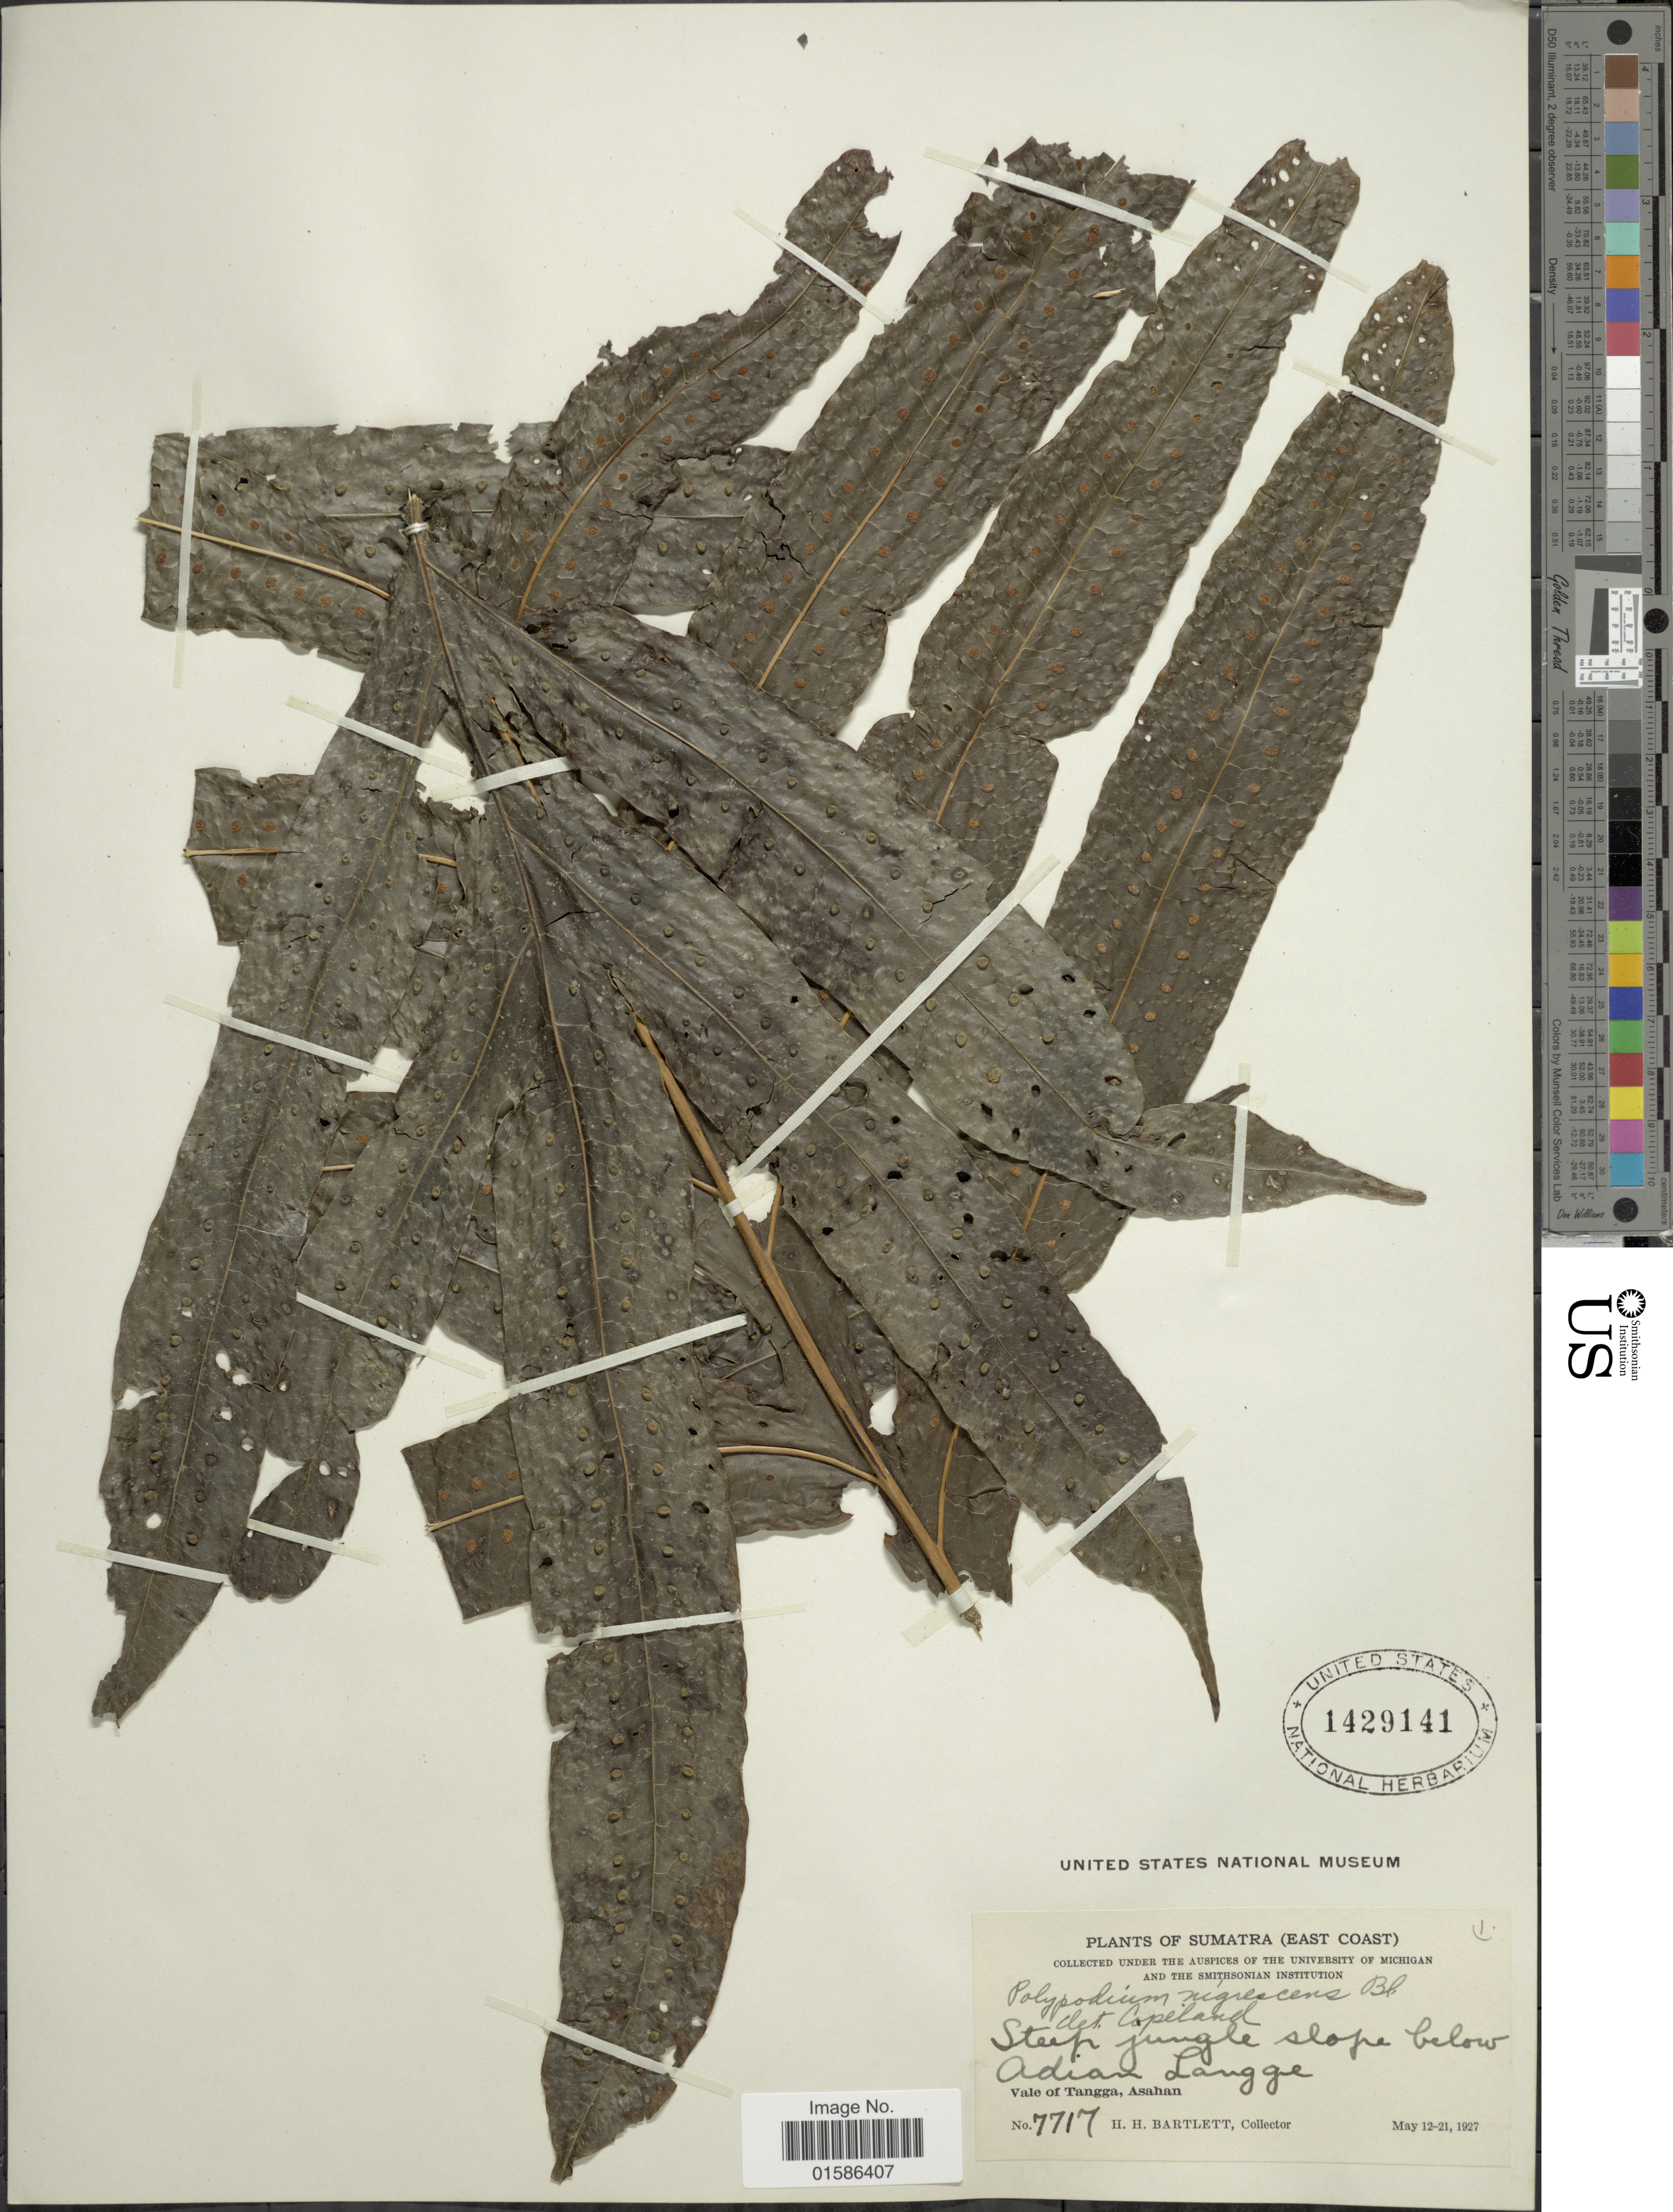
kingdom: Plantae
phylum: Tracheophyta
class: Polypodiopsida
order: Polypodiales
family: Polypodiaceae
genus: Microsorum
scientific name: Microsorum membranifolium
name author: (R. Br.) Ching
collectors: H. H. Bartlett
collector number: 7717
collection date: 1927-05-12/1927-05-21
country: Indonesia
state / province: Sumatra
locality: (East Coast) Steep jungle slope below Adian Langge, Vale of Tangga, Asahan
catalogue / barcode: US 1429141